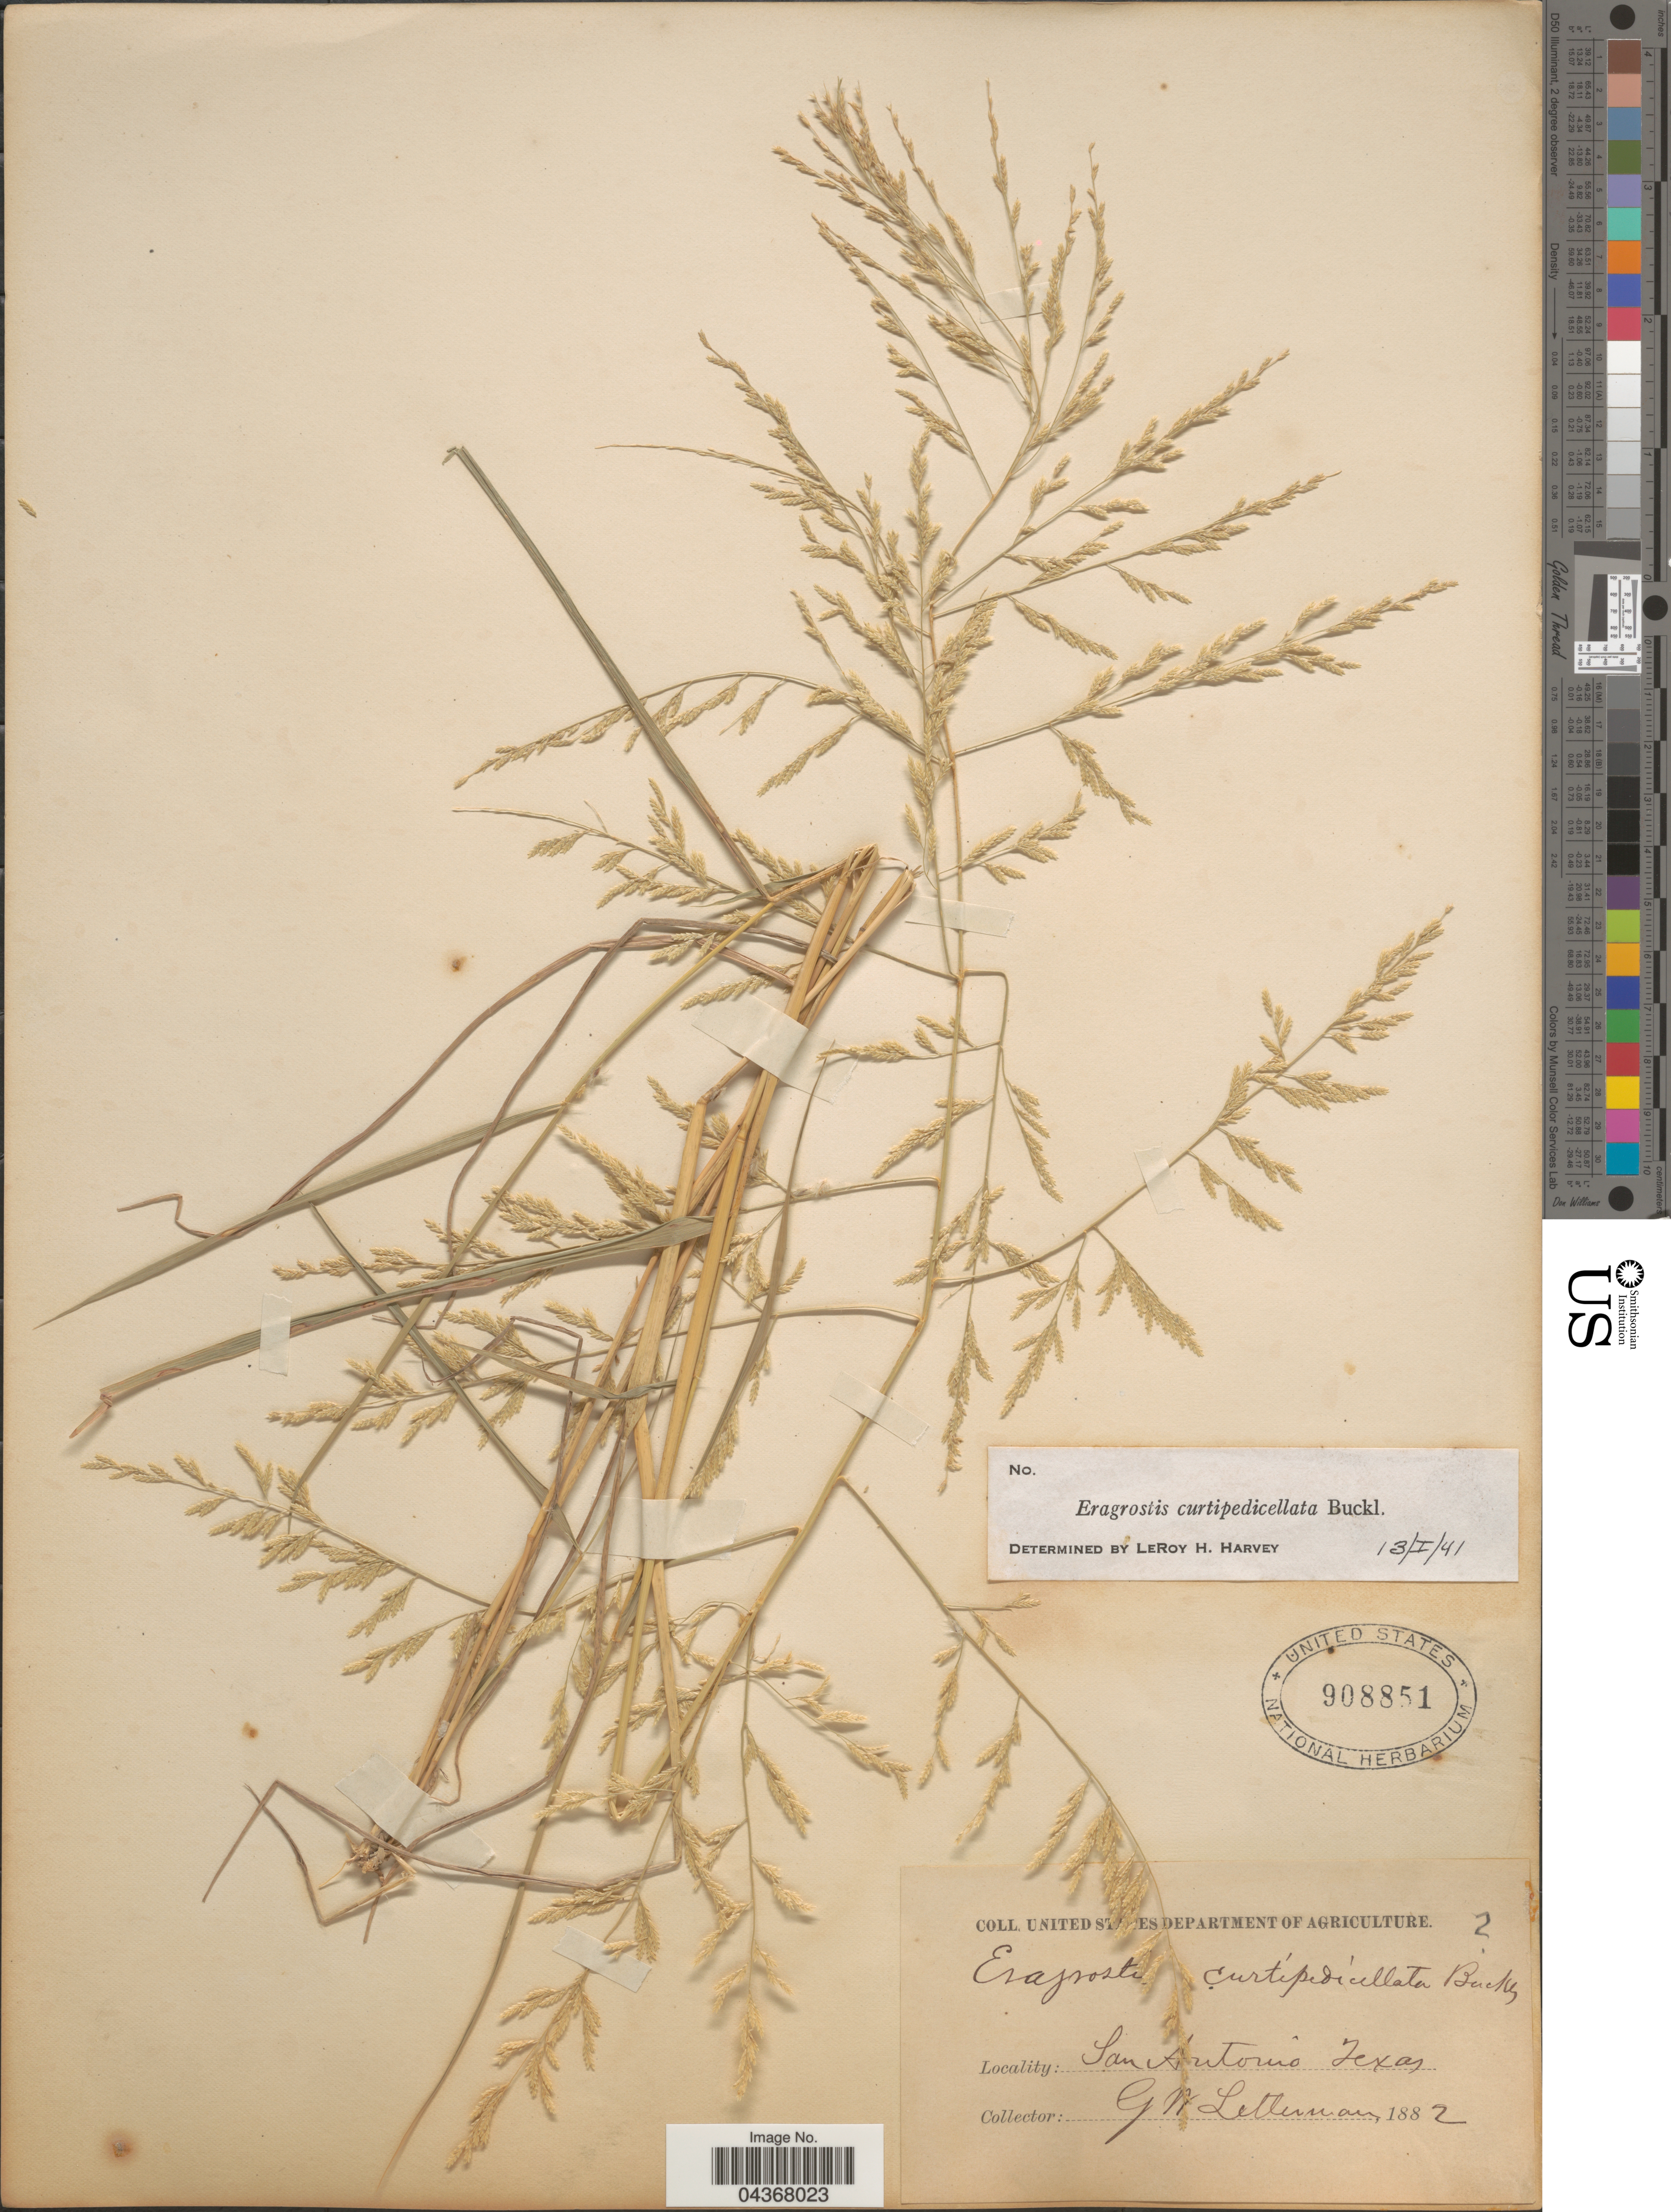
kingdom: Plantae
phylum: Tracheophyta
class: Liliopsida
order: Poales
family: Poaceae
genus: Eragrostis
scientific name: Eragrostis curtipedicellata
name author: Buckley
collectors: G. W. Letterman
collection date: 1882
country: United States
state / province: Texas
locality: San Antonio.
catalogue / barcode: US 908851